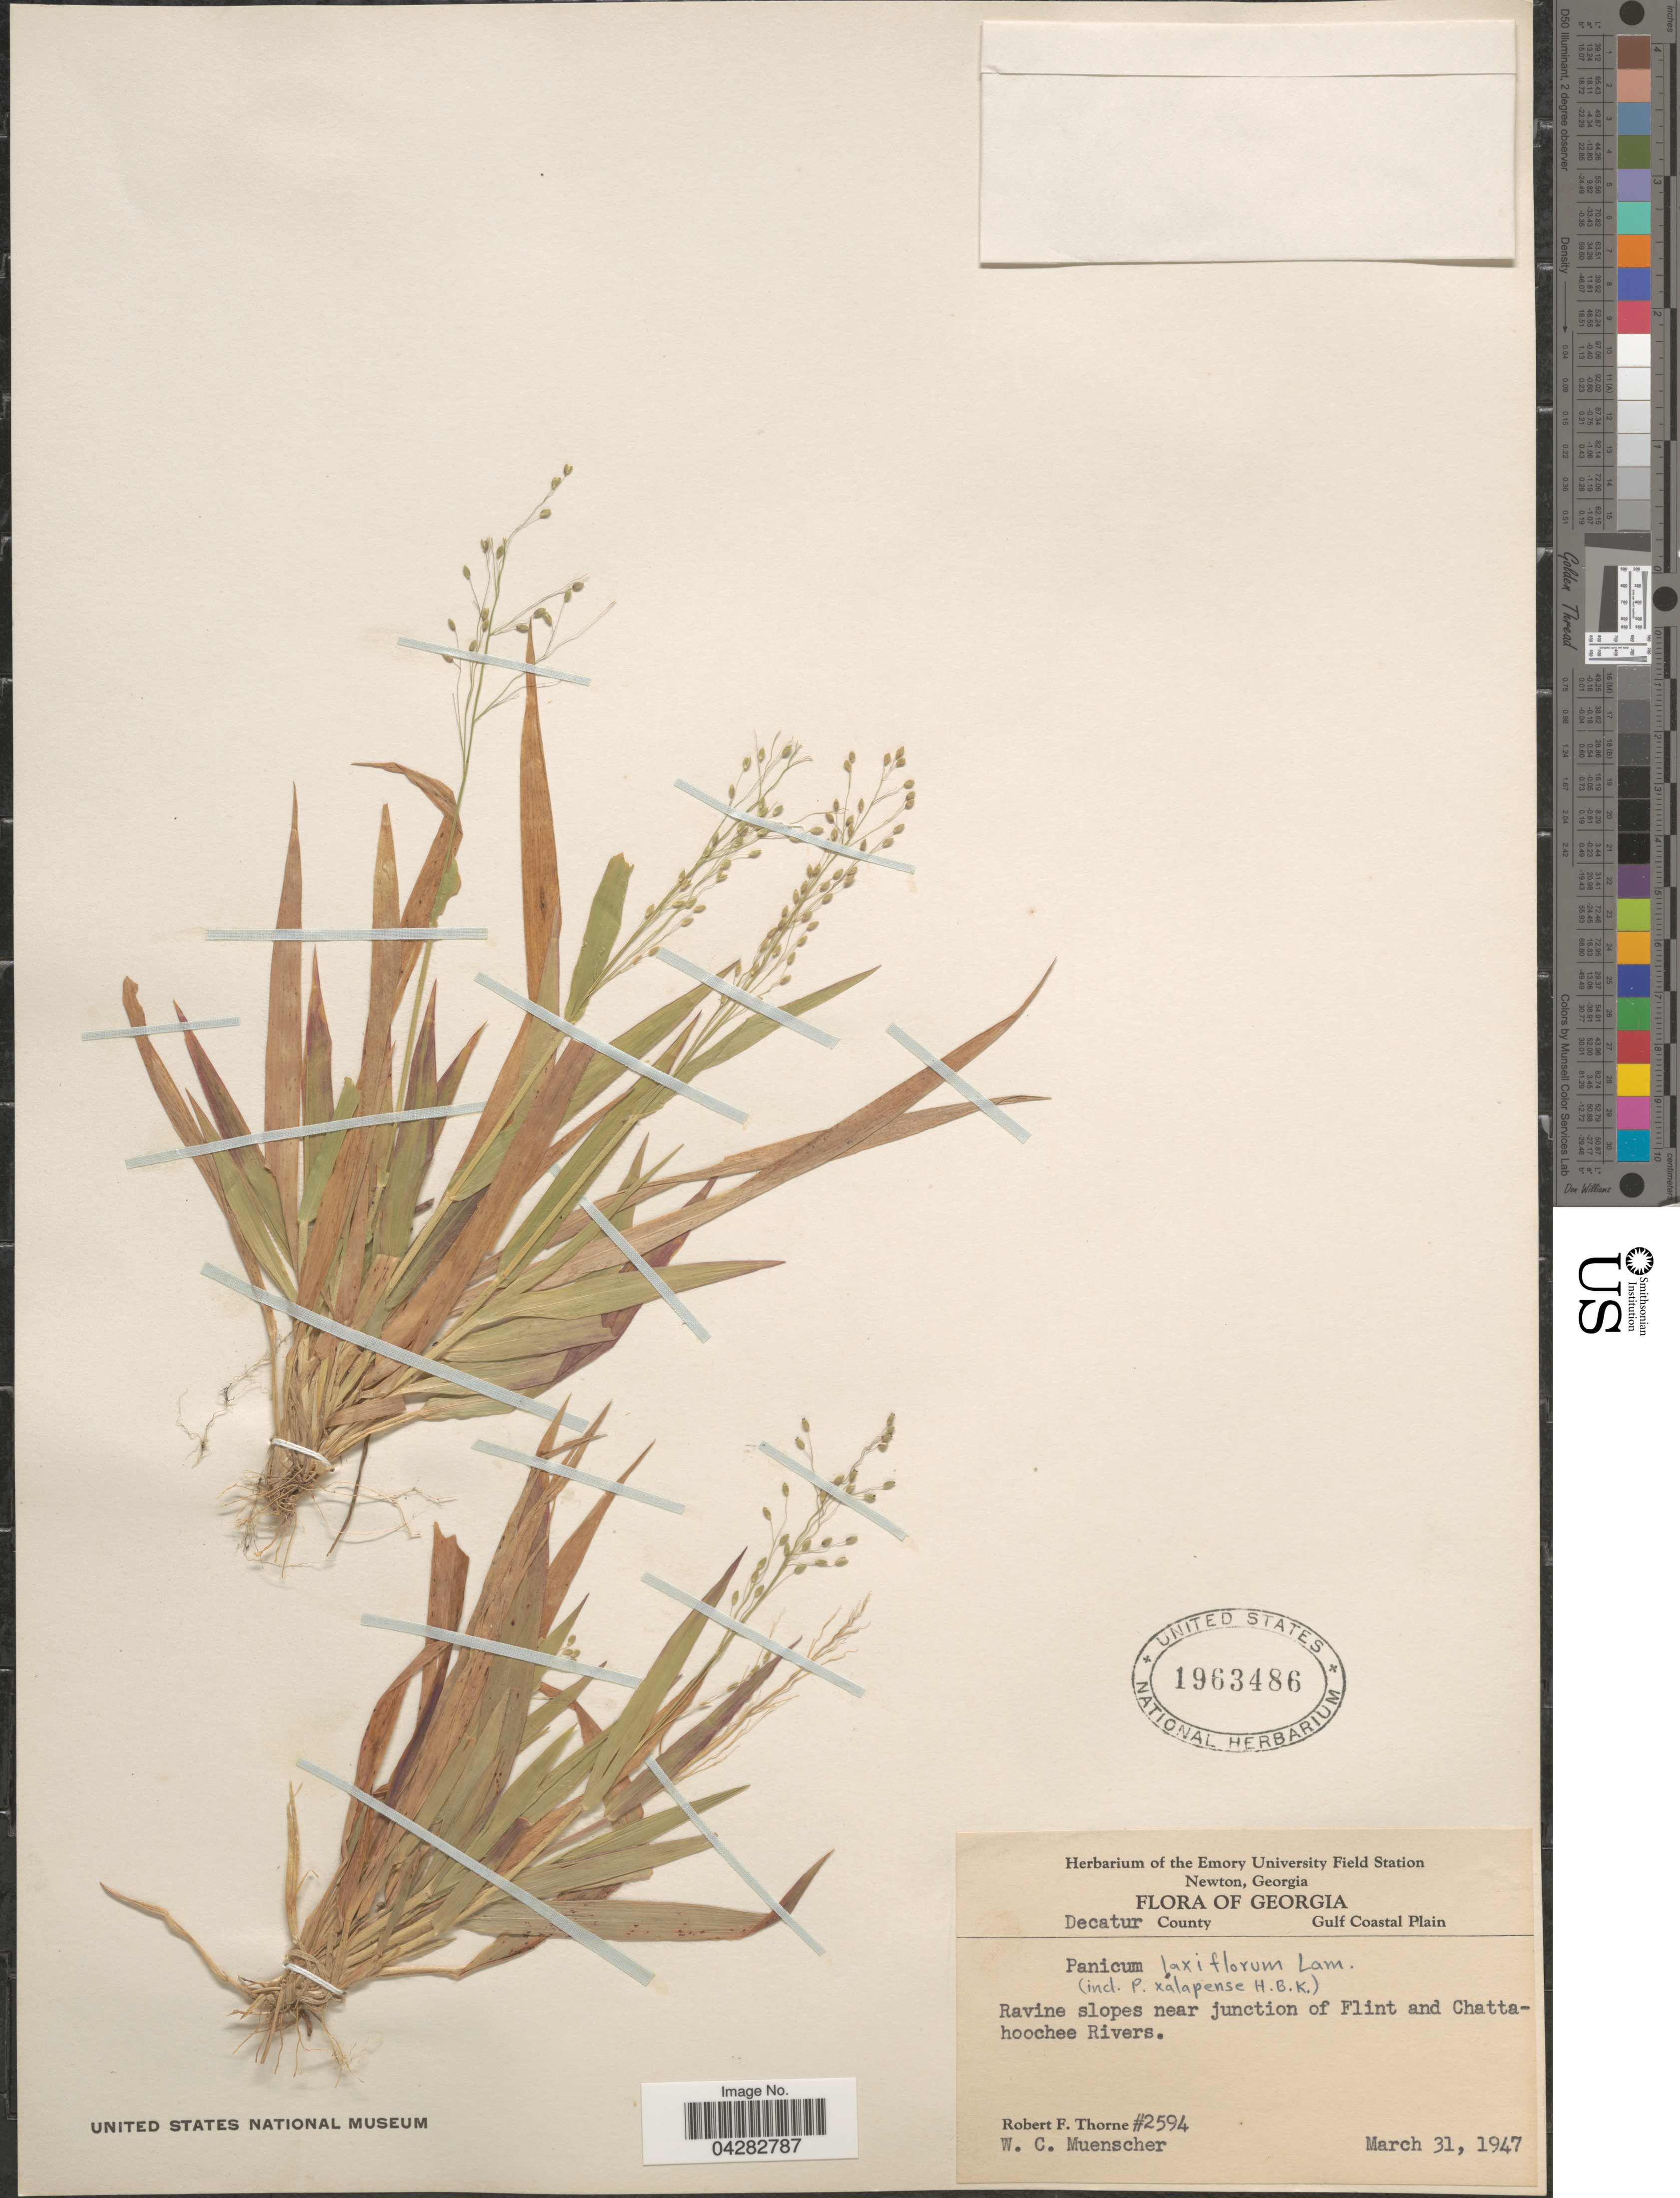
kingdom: Plantae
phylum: Tracheophyta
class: Liliopsida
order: Poales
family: Poaceae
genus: Dichanthelium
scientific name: Dichanthelium laxiflorum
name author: (Lam.) Gould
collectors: R. F. Thorne & W. Muenscher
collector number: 2594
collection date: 1947-03-31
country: United States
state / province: Georgia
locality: Decatur County. Gulf Coastal Plain. Ravine slopes near junction of Flint and Chattahoochee Rivers.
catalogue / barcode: US 1963486